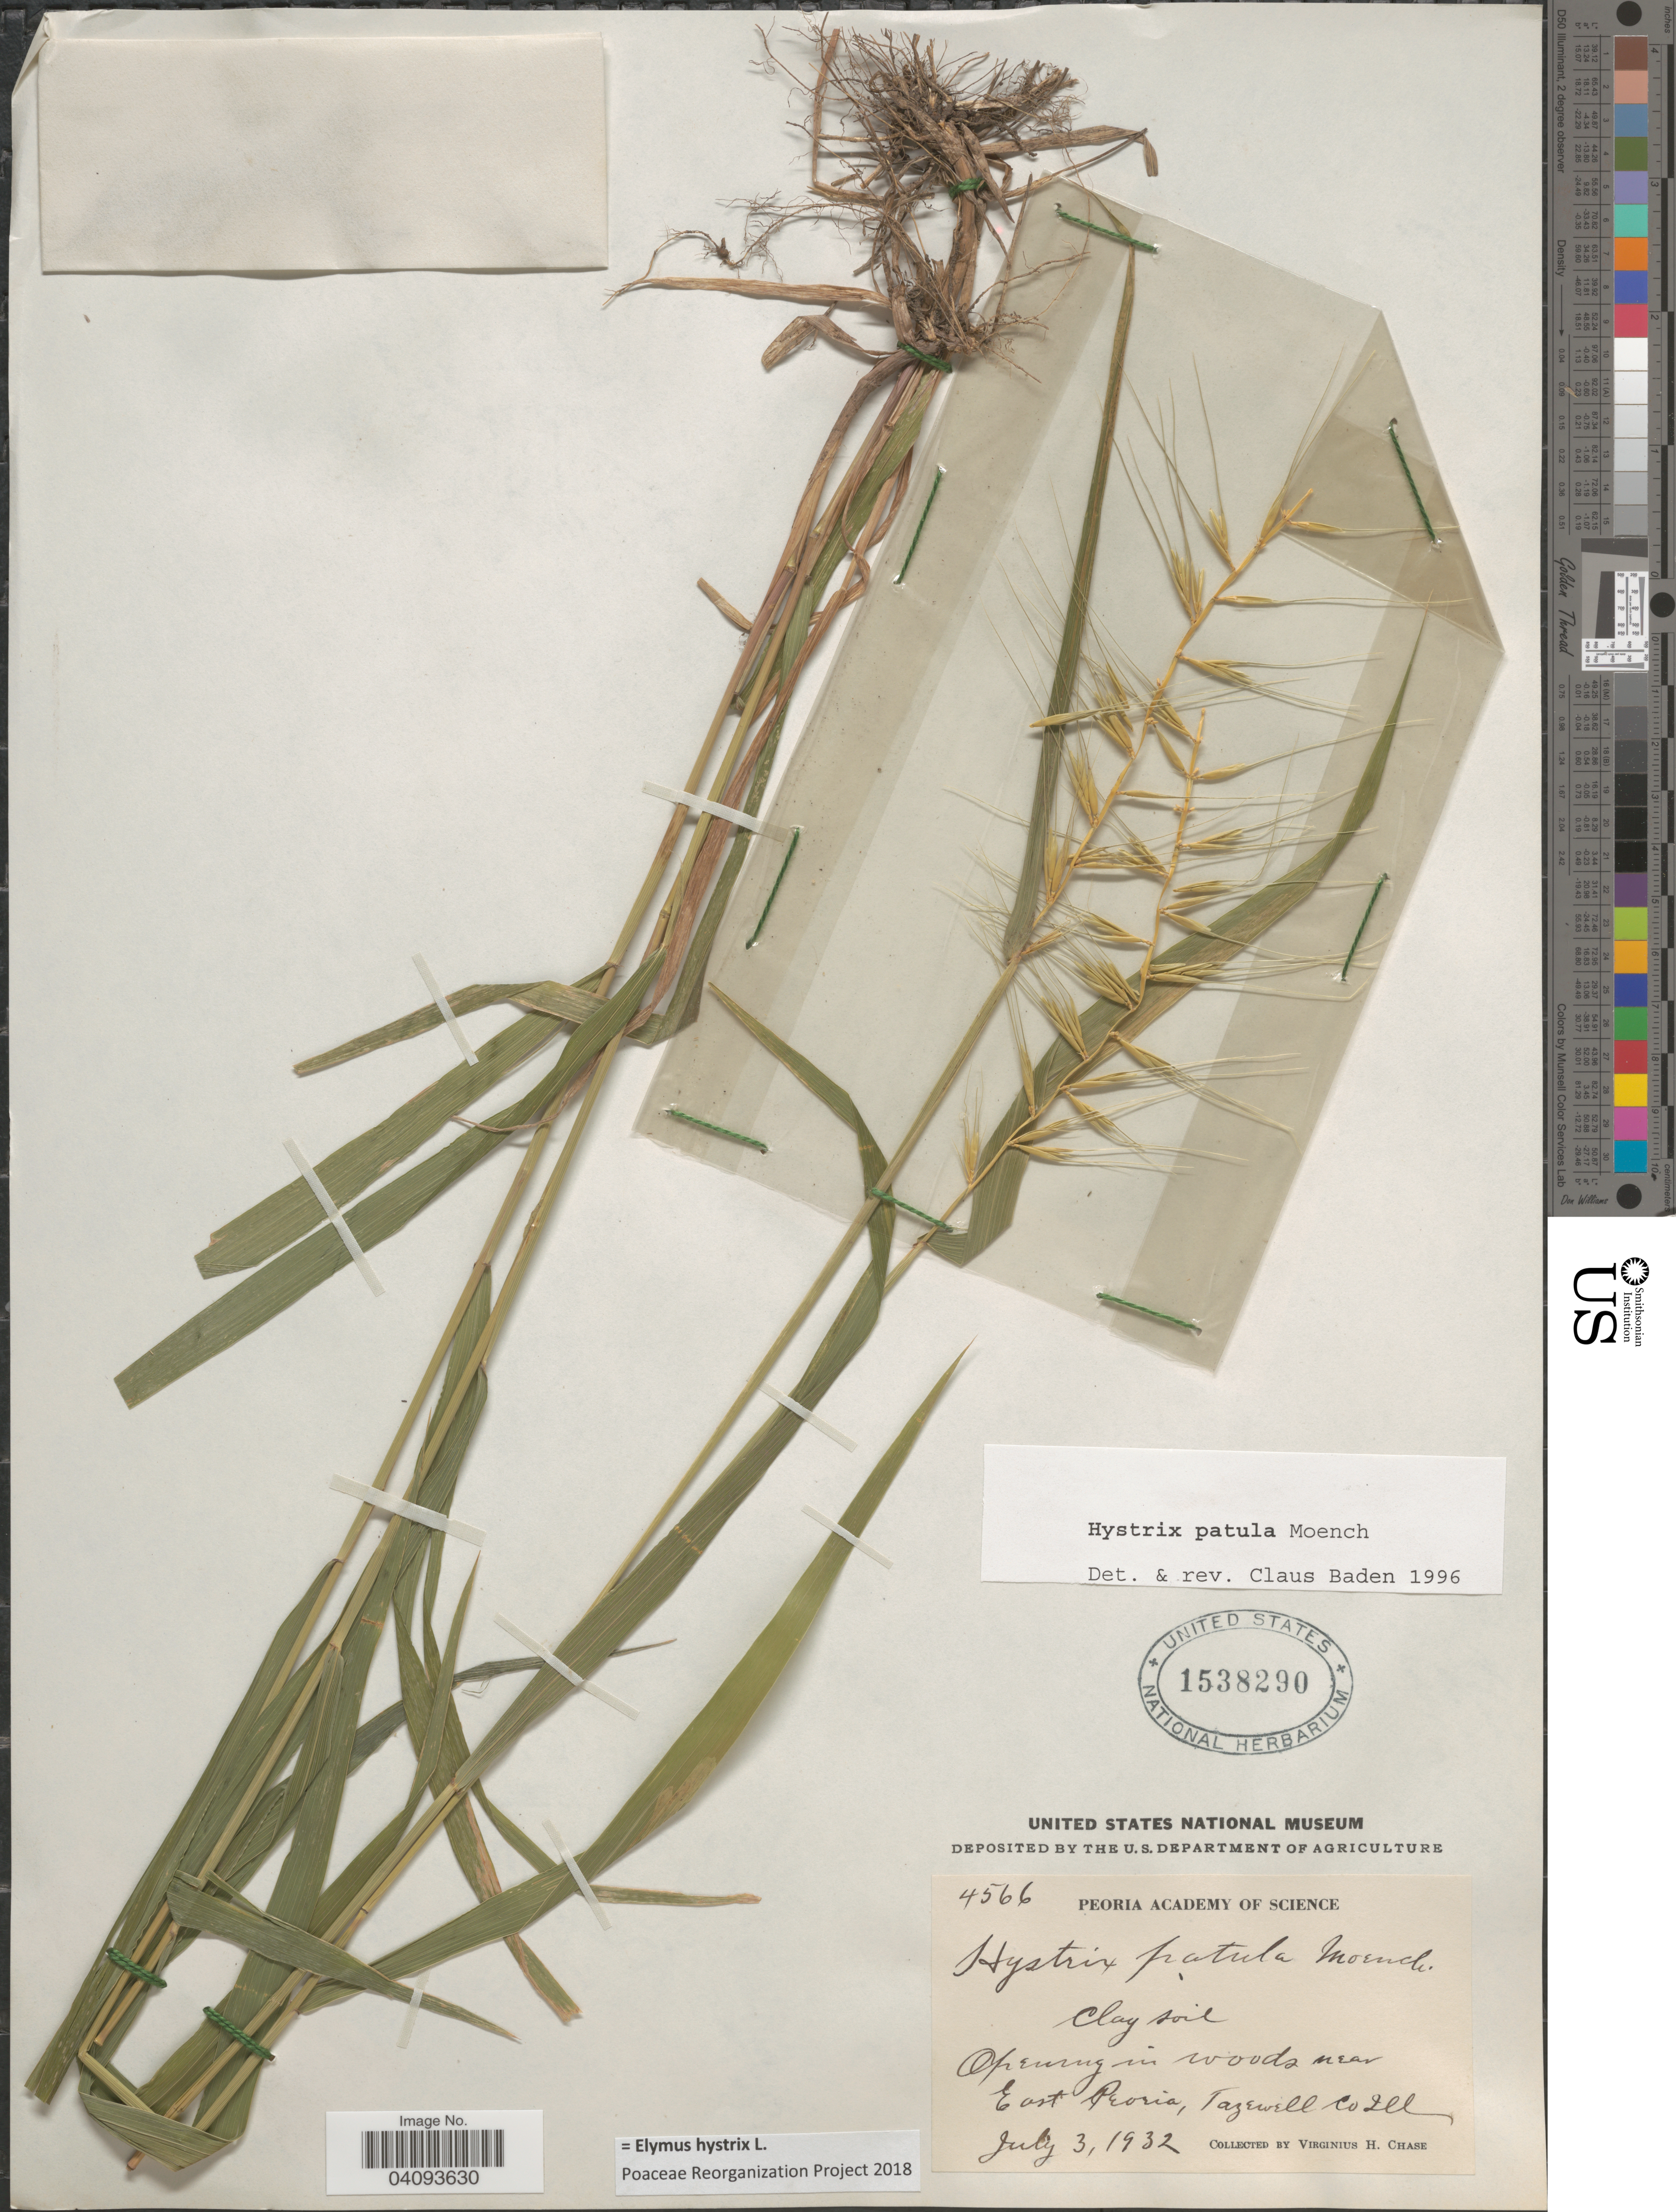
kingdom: Plantae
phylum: Tracheophyta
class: Liliopsida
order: Poales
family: Poaceae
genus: Elymus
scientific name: Elymus hystrix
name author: L.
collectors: V. H. Chase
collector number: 4566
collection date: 1932-07-03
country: United States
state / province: Illinois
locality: Opening in woods near East Peoria, Tazewell Co.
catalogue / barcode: US 1538290